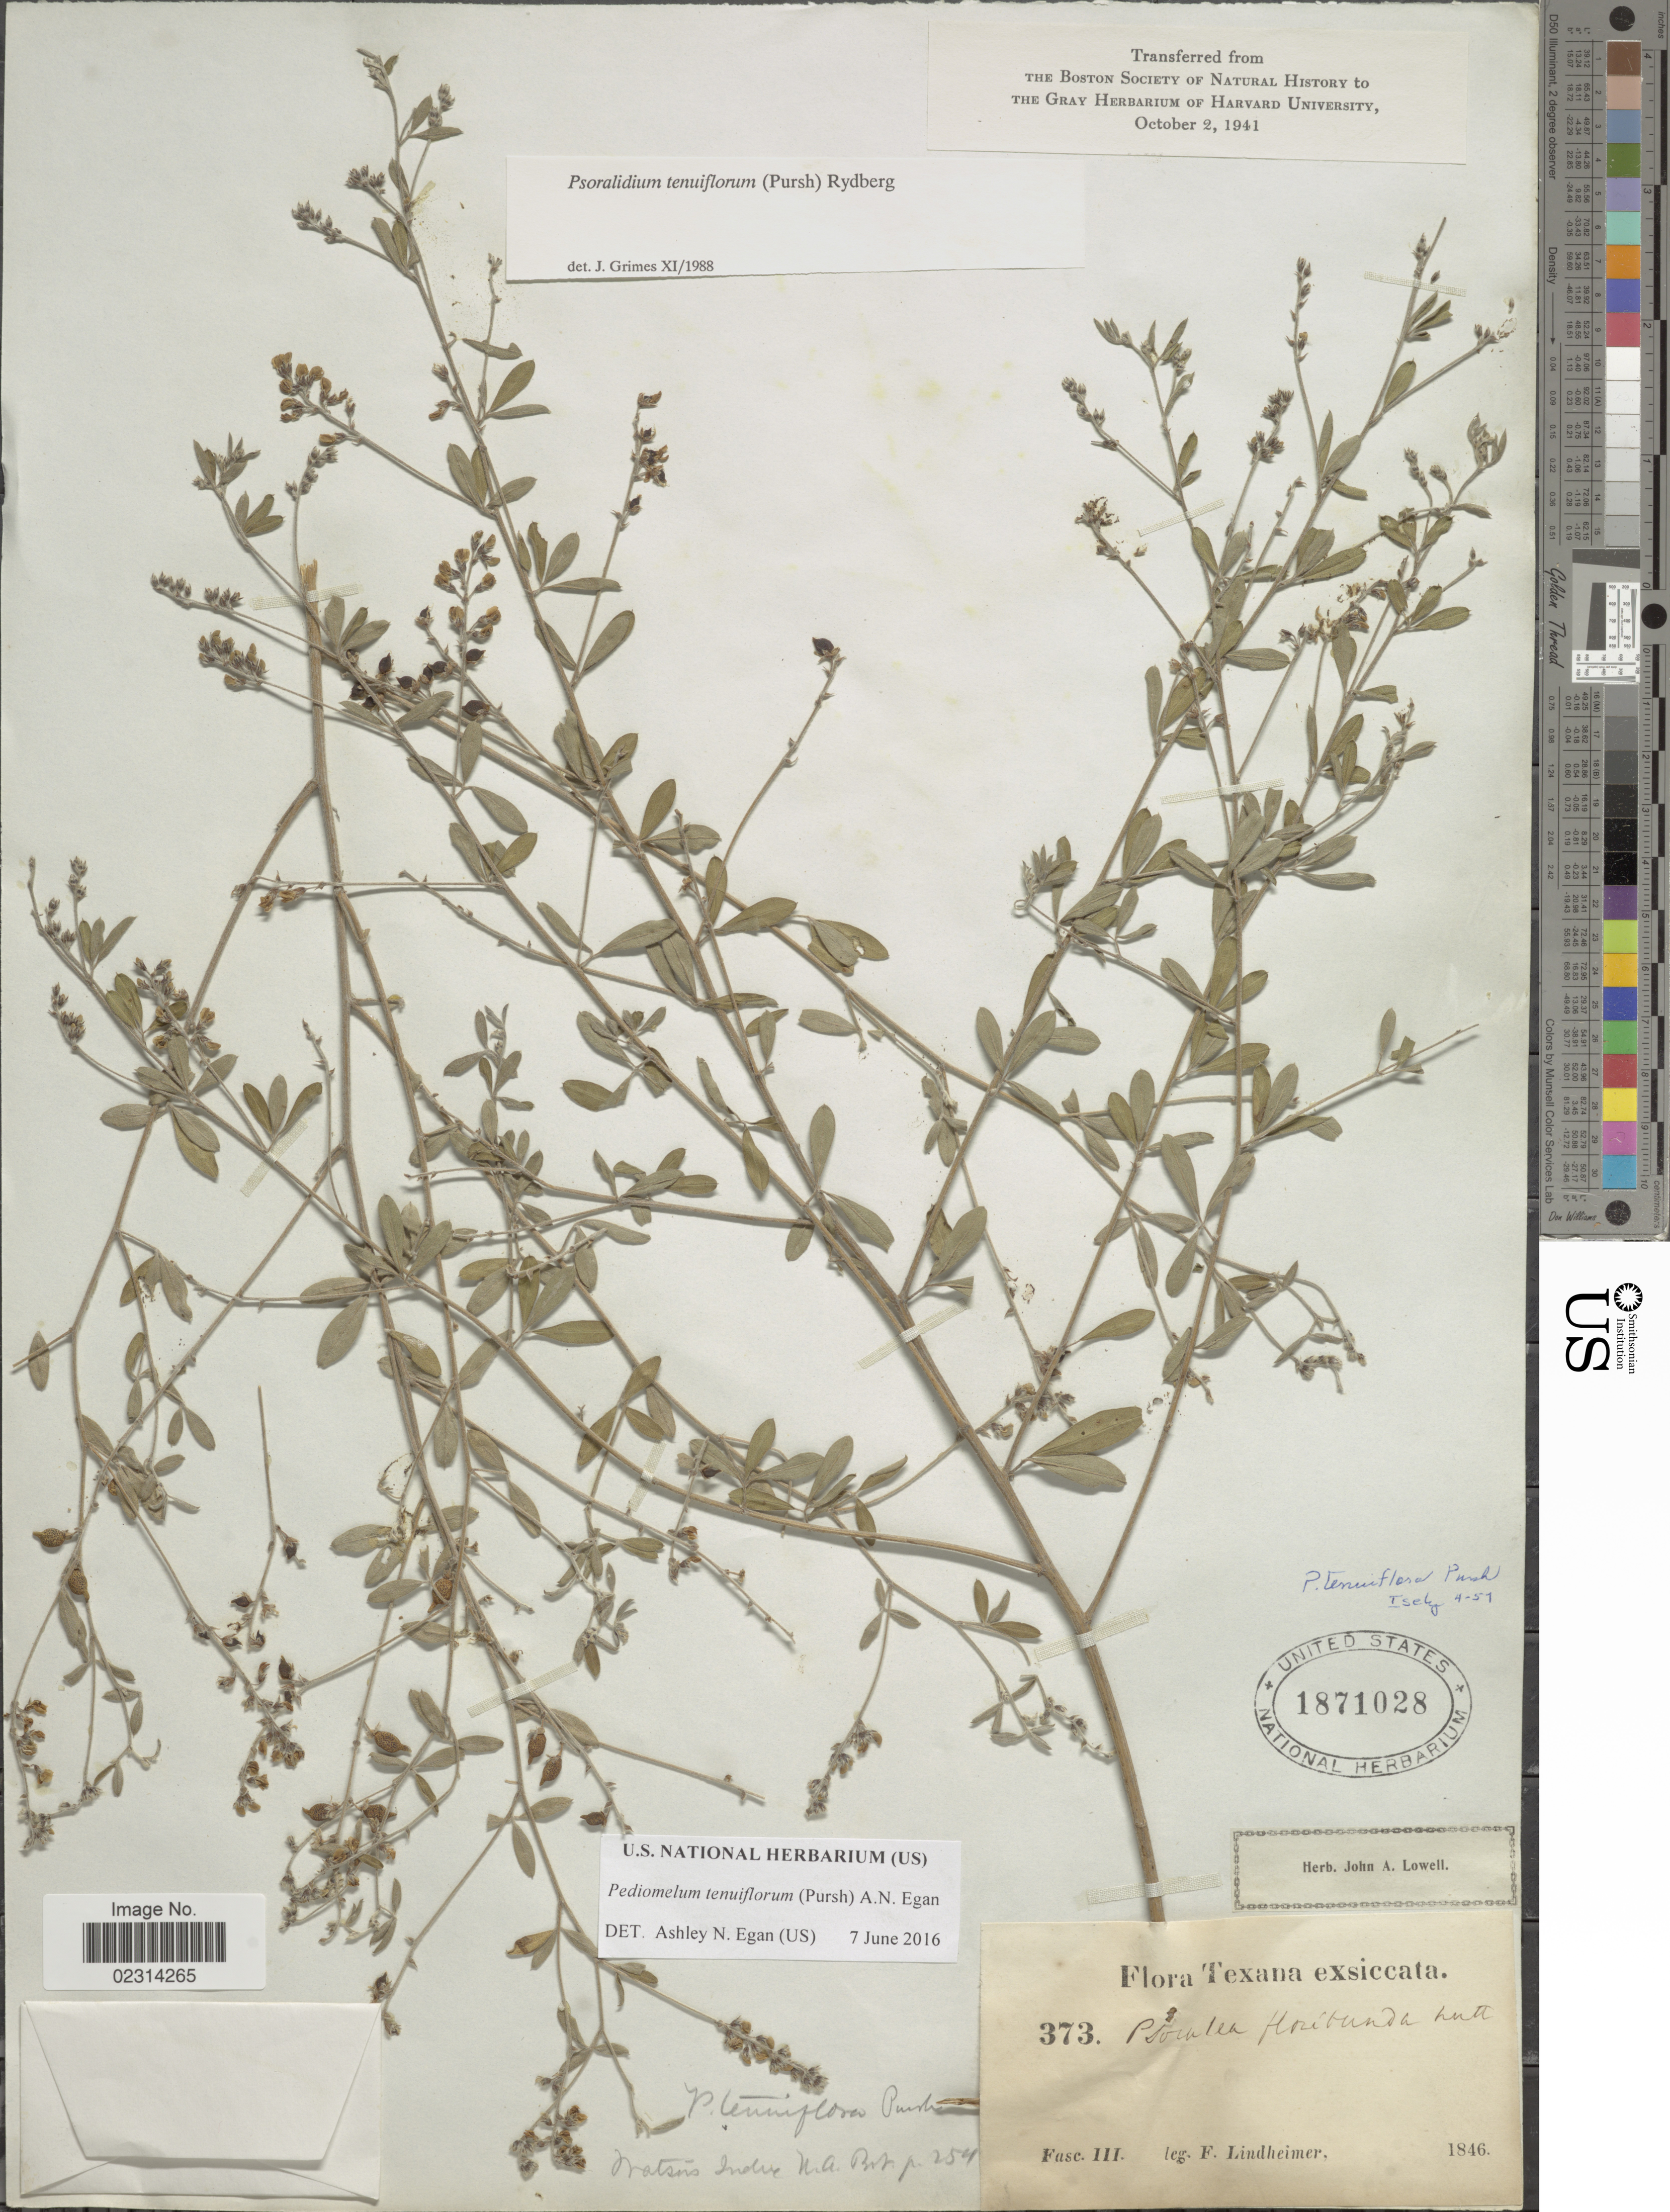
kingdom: Plantae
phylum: Tracheophyta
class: Magnoliopsida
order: Fabales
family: Fabaceae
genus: Psoralidium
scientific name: Psoralidium tenuiflorum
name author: (Pursh) Rydb.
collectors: F. Lindheimer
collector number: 373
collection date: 1846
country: United States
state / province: Texas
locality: Fase III [unsure placement]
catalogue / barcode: US 1871028